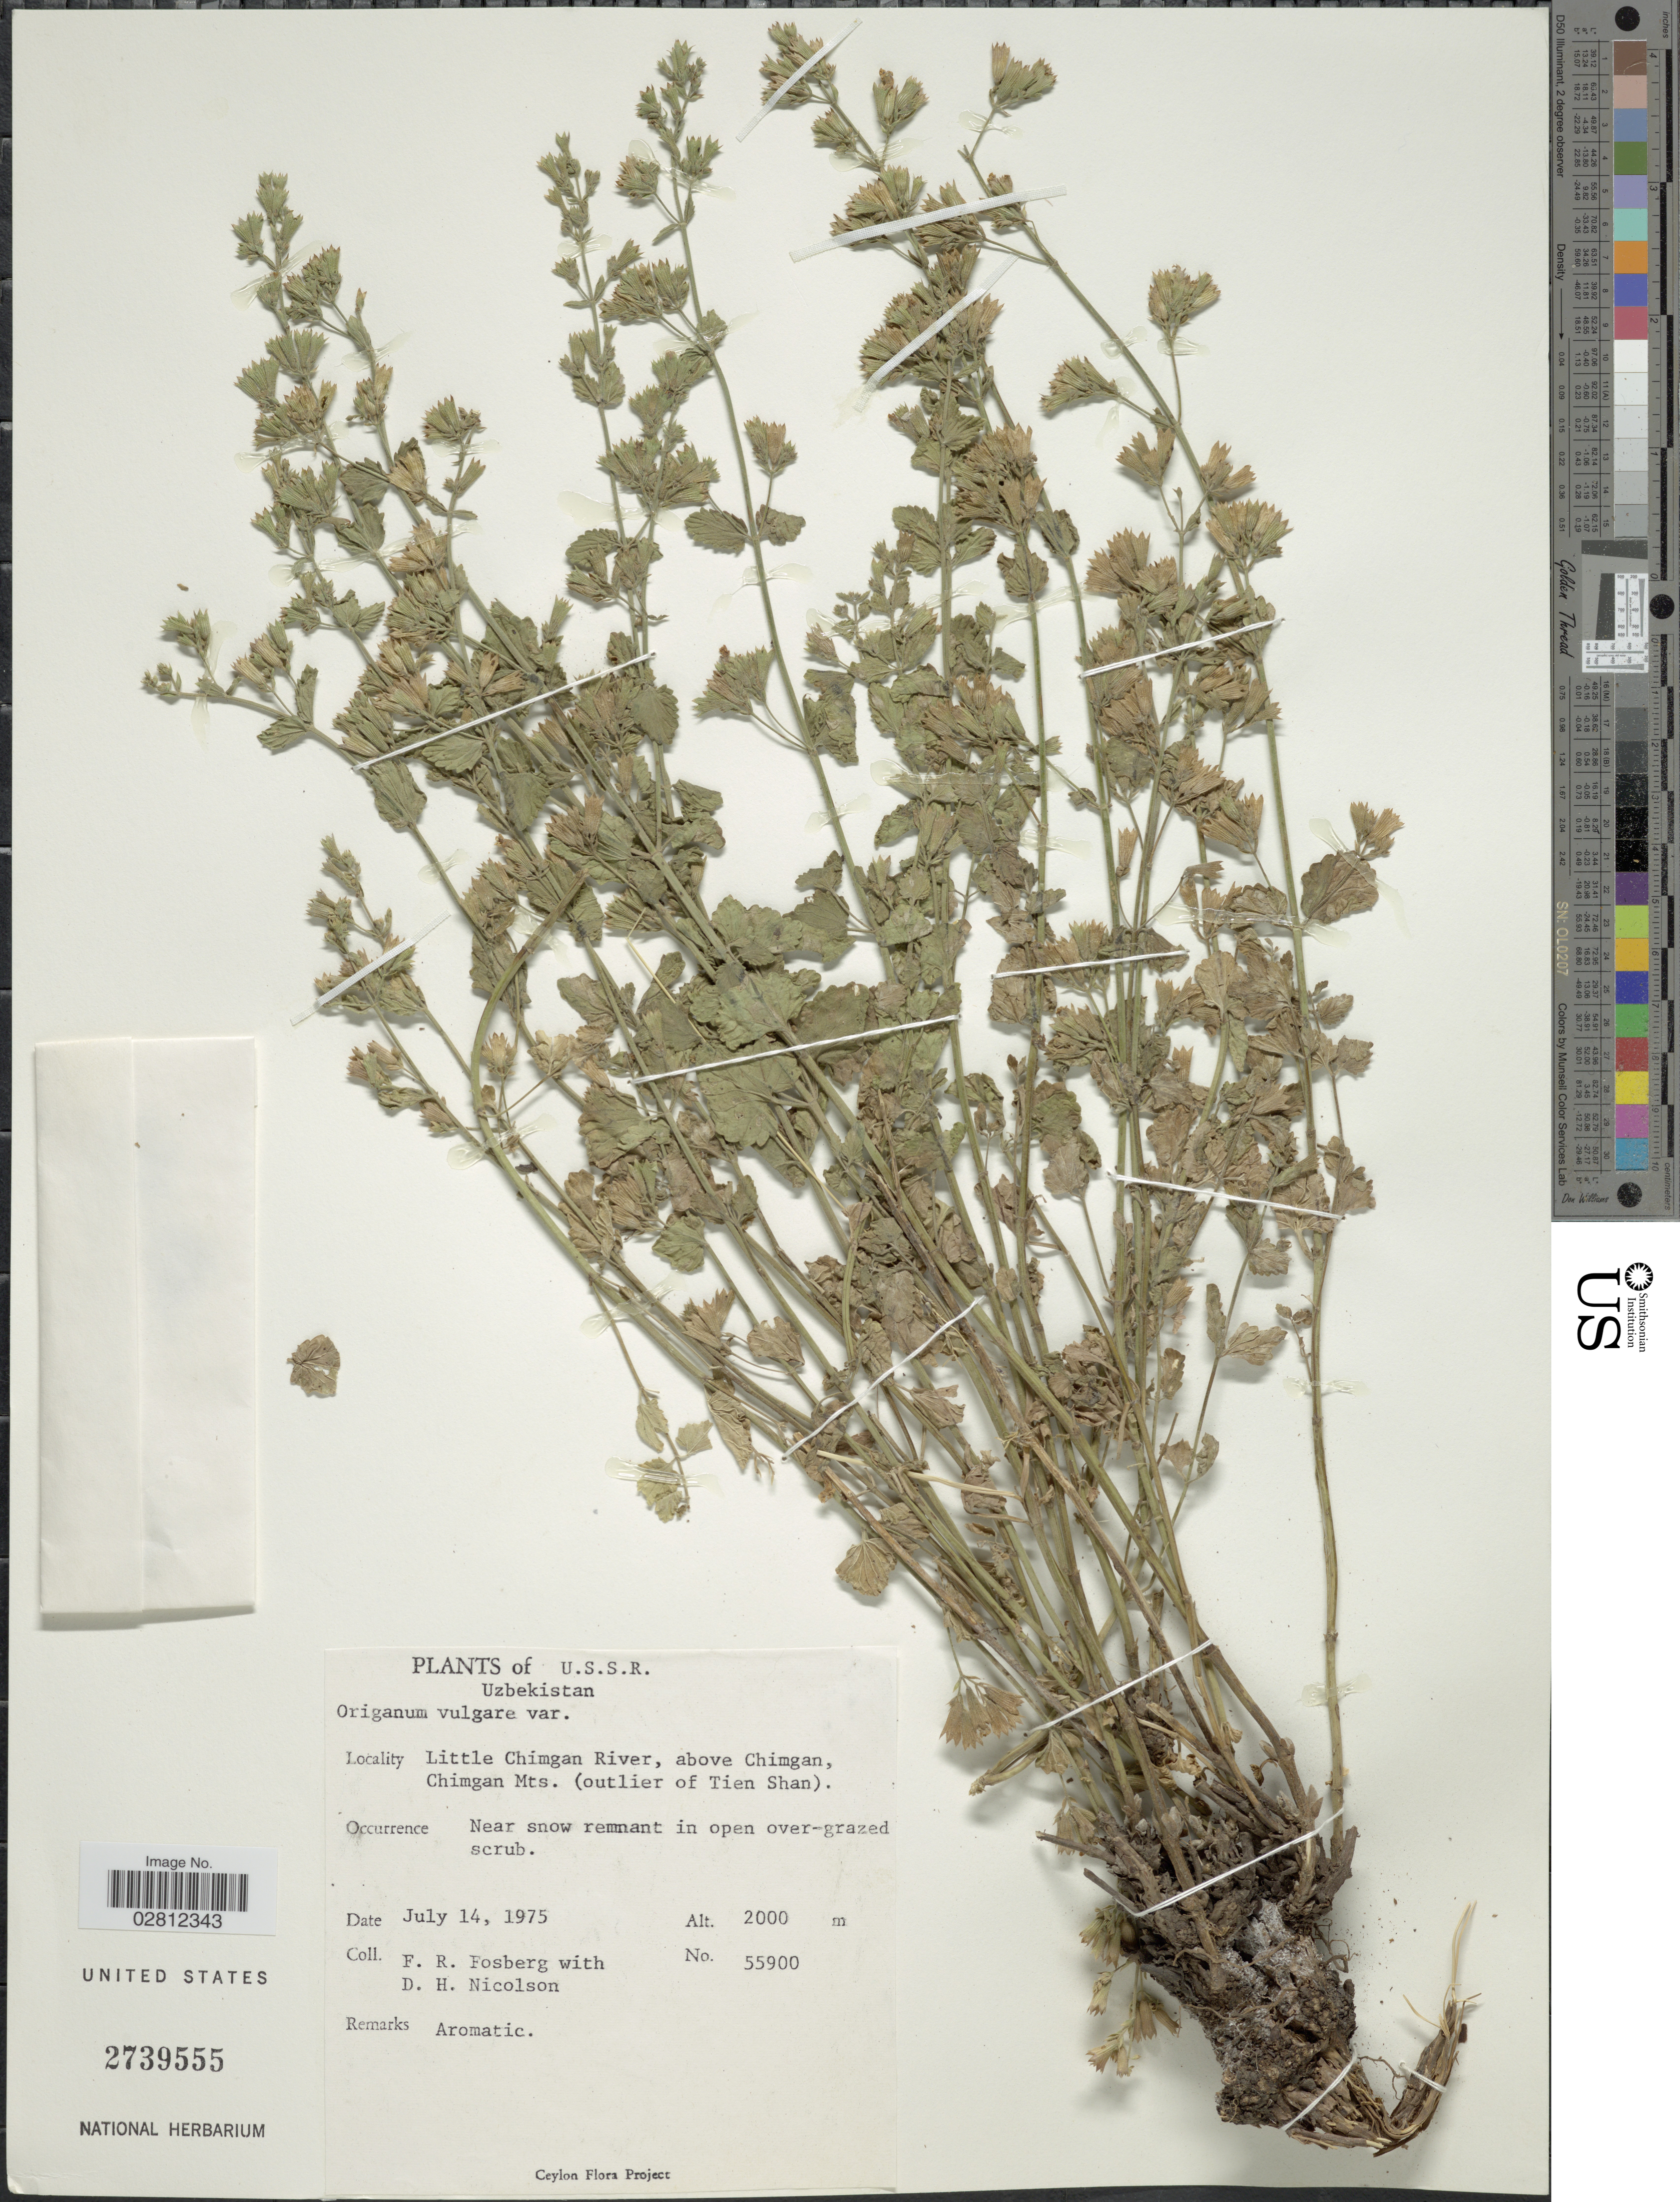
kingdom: Plantae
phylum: Tracheophyta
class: Magnoliopsida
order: Lamiales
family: Lamiaceae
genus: Origanum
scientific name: Origanum vulgare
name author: L.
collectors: F. R. Fosberg & D. H. Nicolson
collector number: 55900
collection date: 1975-07-14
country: Uzbekistan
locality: U.S.S.R., Little Chimgan River, Above Chimgan, Chimgan Mts. (outlier of Tien Shan).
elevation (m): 2000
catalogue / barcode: US 2739555